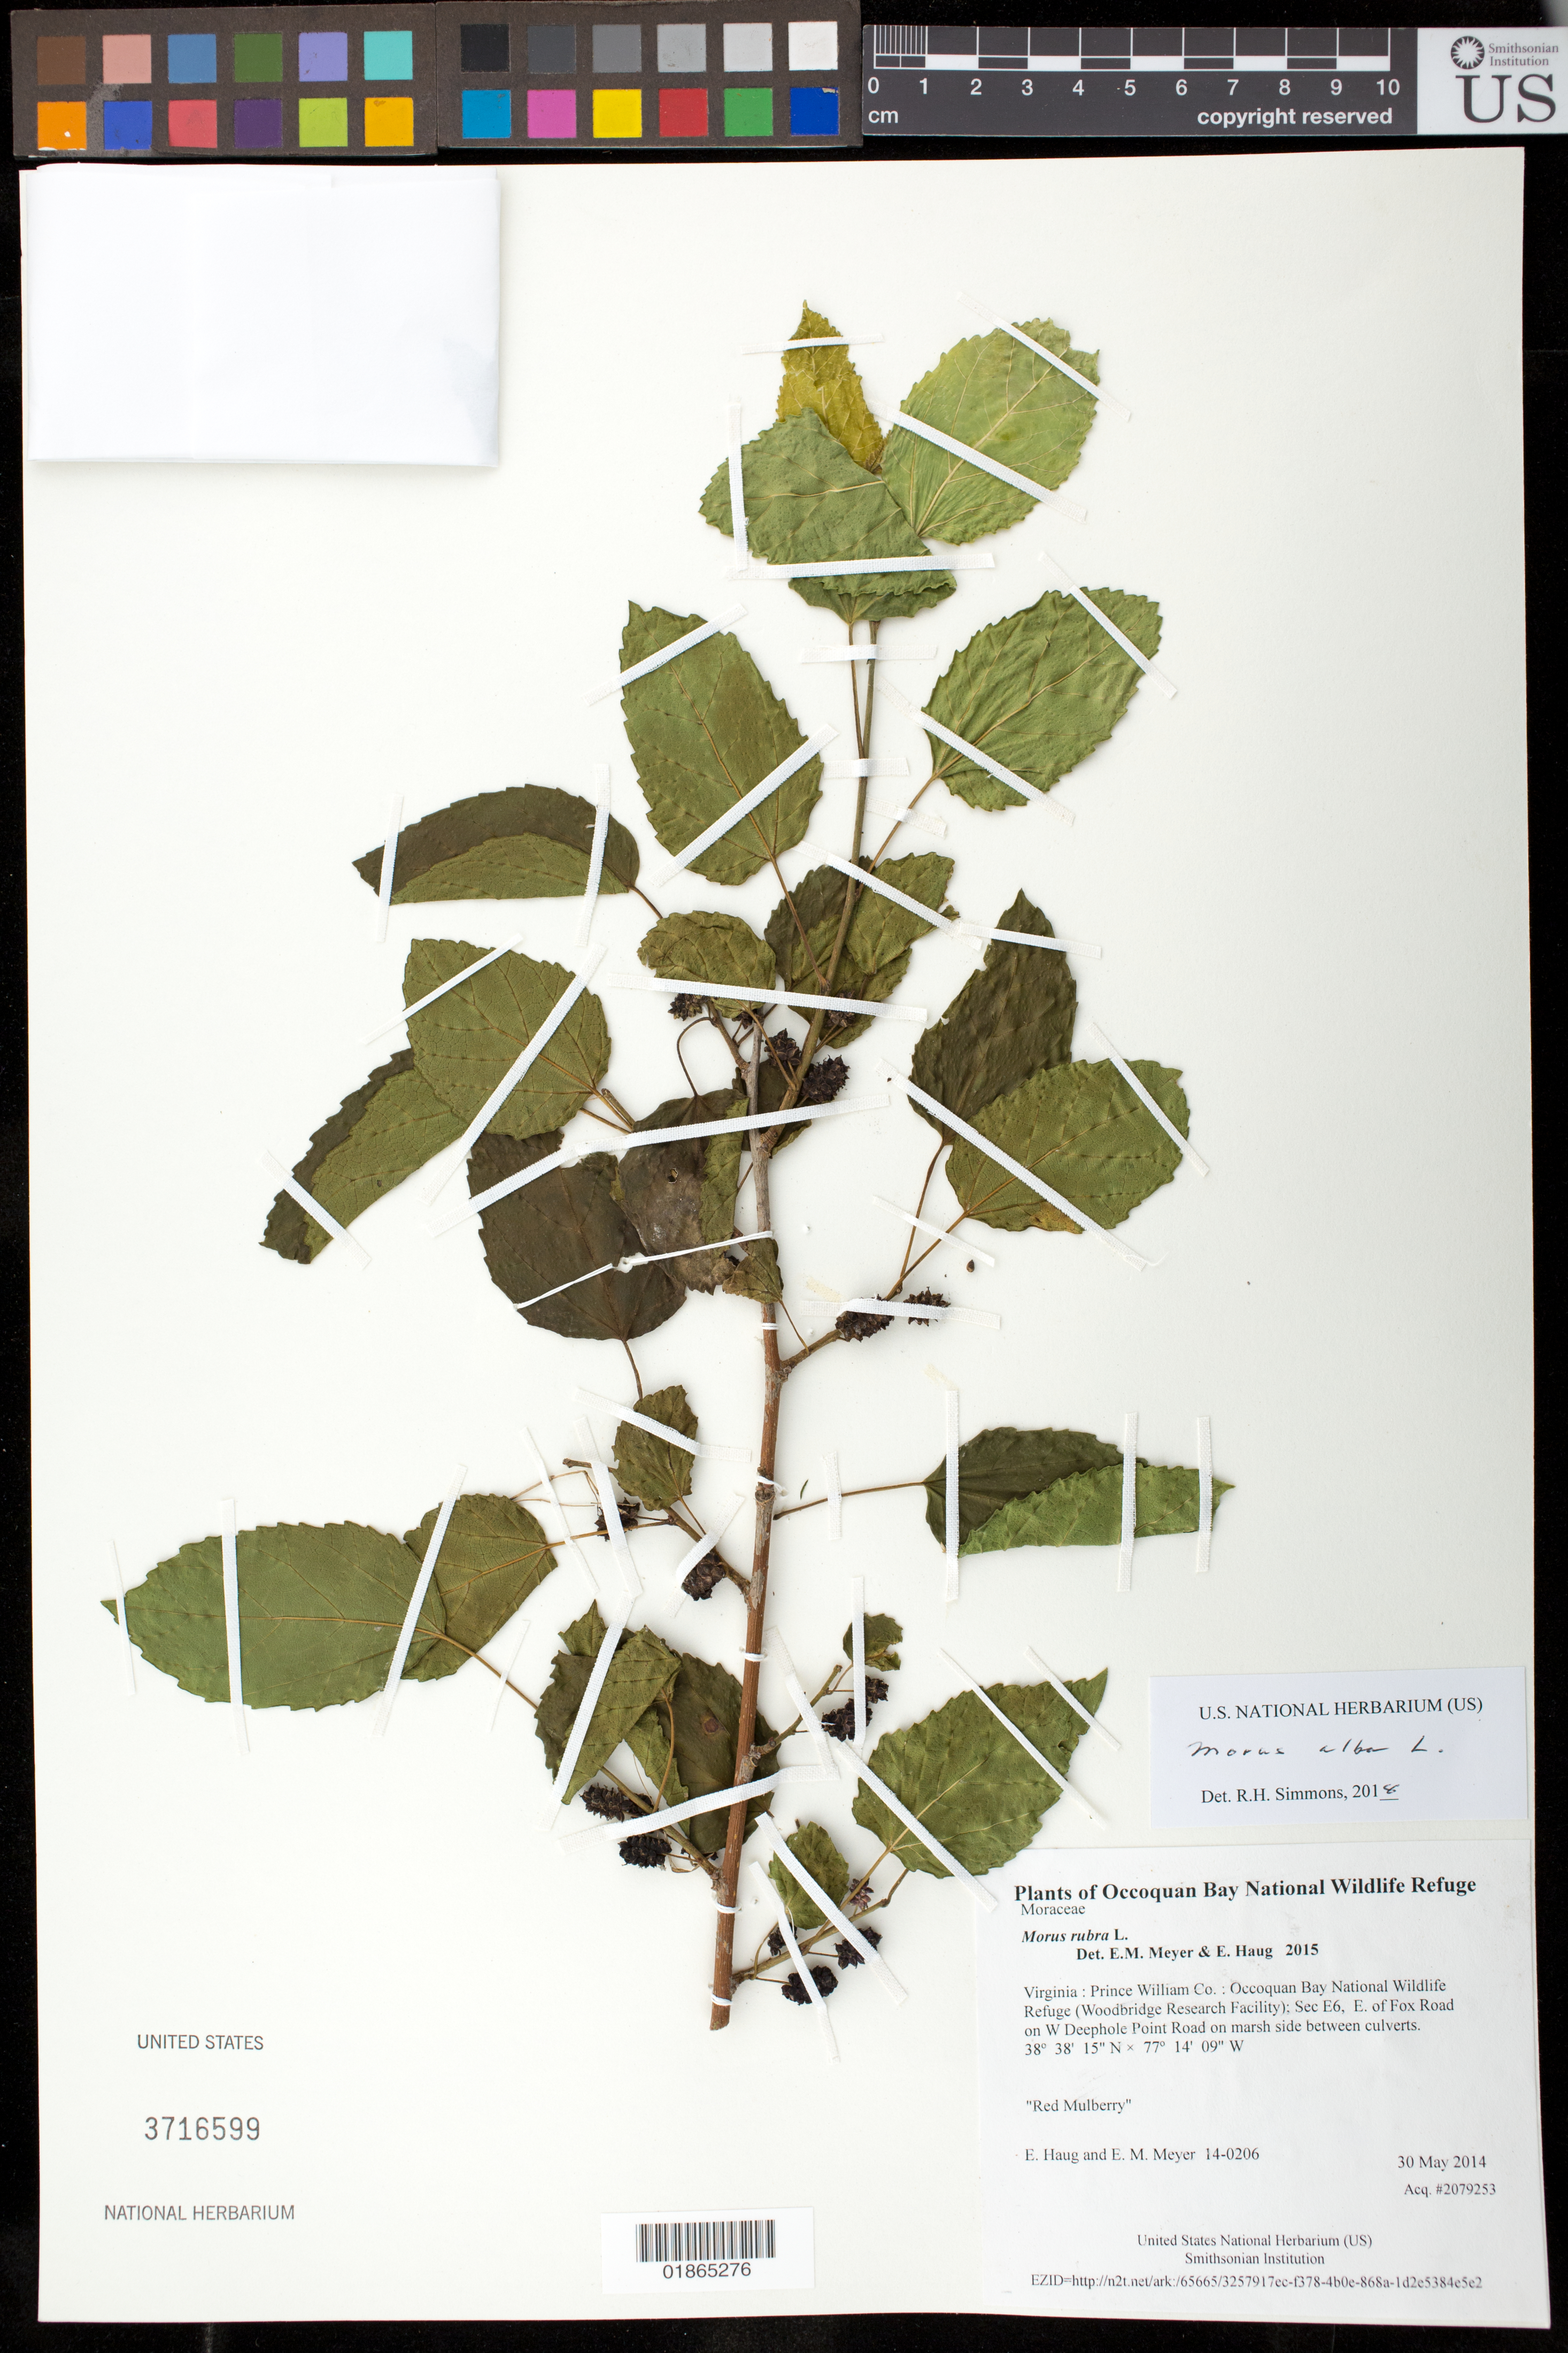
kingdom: Plantae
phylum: Tracheophyta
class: Magnoliopsida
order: Rosales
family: Moraceae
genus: Morus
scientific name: Morus alba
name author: L.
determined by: Simmons, R. H., (UNITED STATES)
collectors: E. Haug & E. M. Meyer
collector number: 14-0206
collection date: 2014-05-30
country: United States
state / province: Virginia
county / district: Prince William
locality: Occoquan Bay National Wildlife Refuge (Woodbridge Research Facility); Sec E6, E. of Fox Road on W Deephole Point Road on marsh side between culverts.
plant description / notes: Red Mulberry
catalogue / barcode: US 3716599